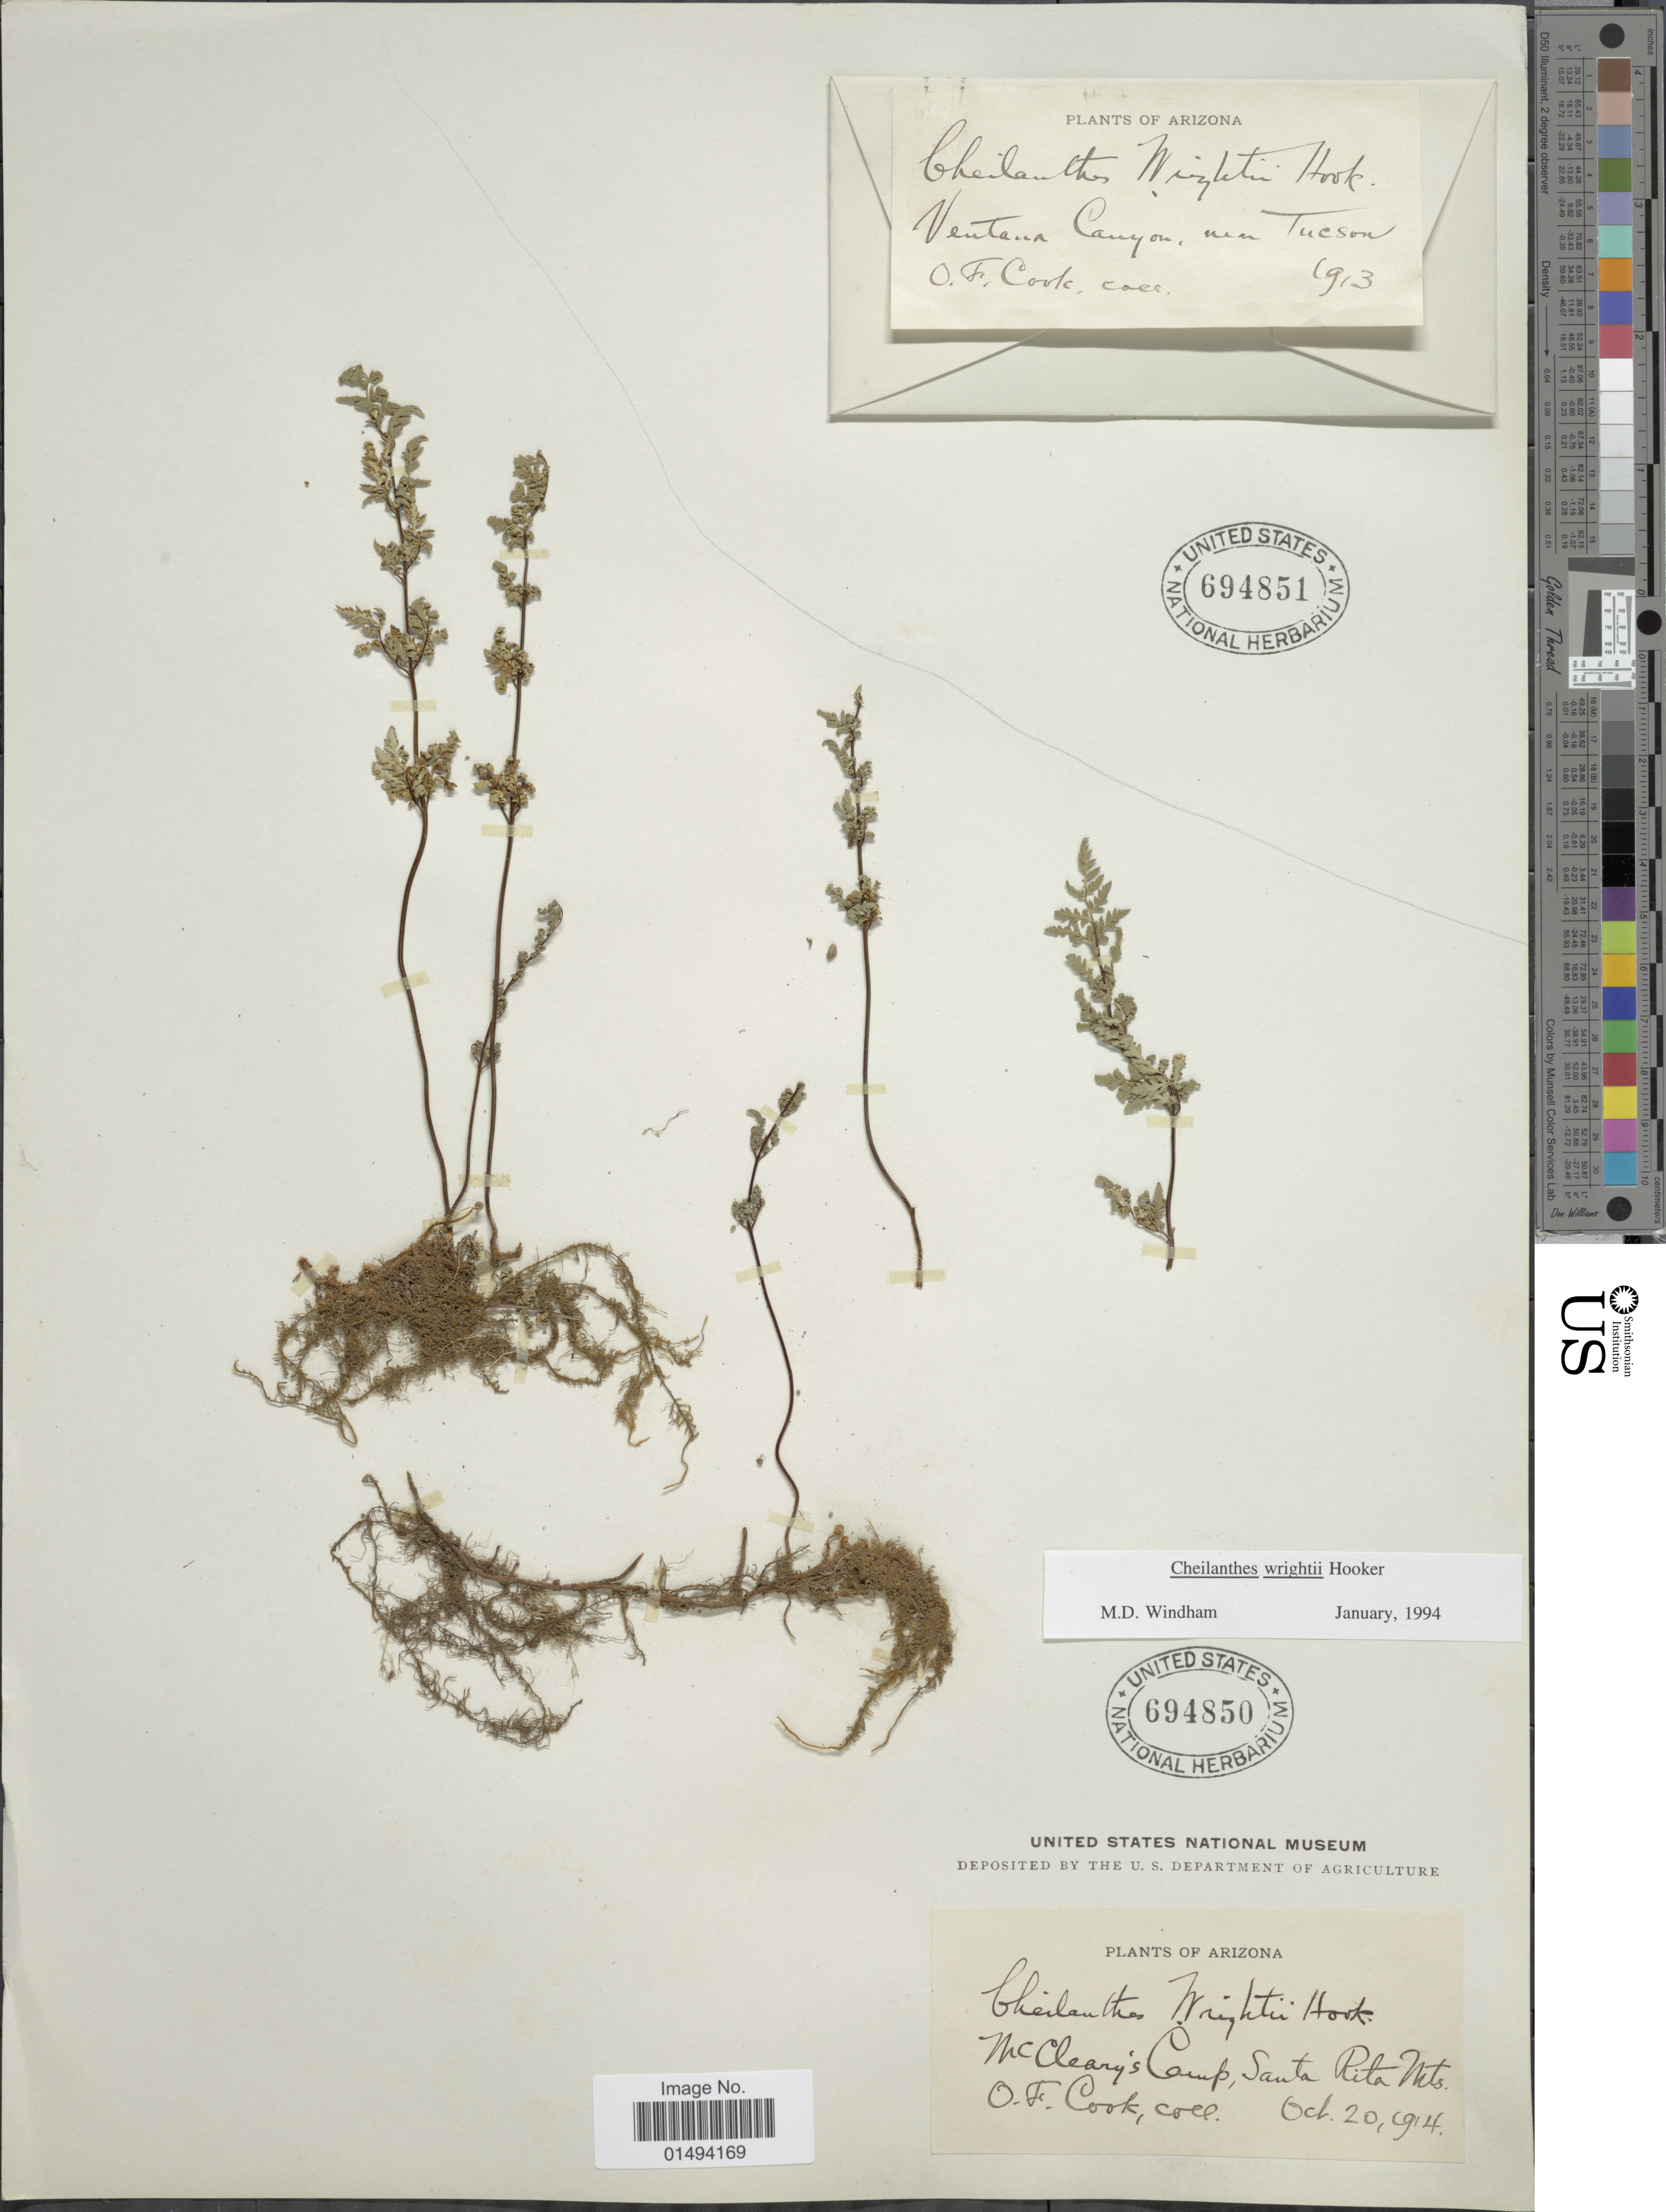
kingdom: Plantae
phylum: Tracheophyta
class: Polypodiopsida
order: Polypodiales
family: Pteridaceae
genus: Myriopteris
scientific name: Myriopteris wrightii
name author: (Hook.) Grusz & Windham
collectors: O. F. Cook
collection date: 1913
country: United States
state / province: Arizona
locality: Arizona, Ventana Canyon near Tucson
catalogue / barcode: US 694851